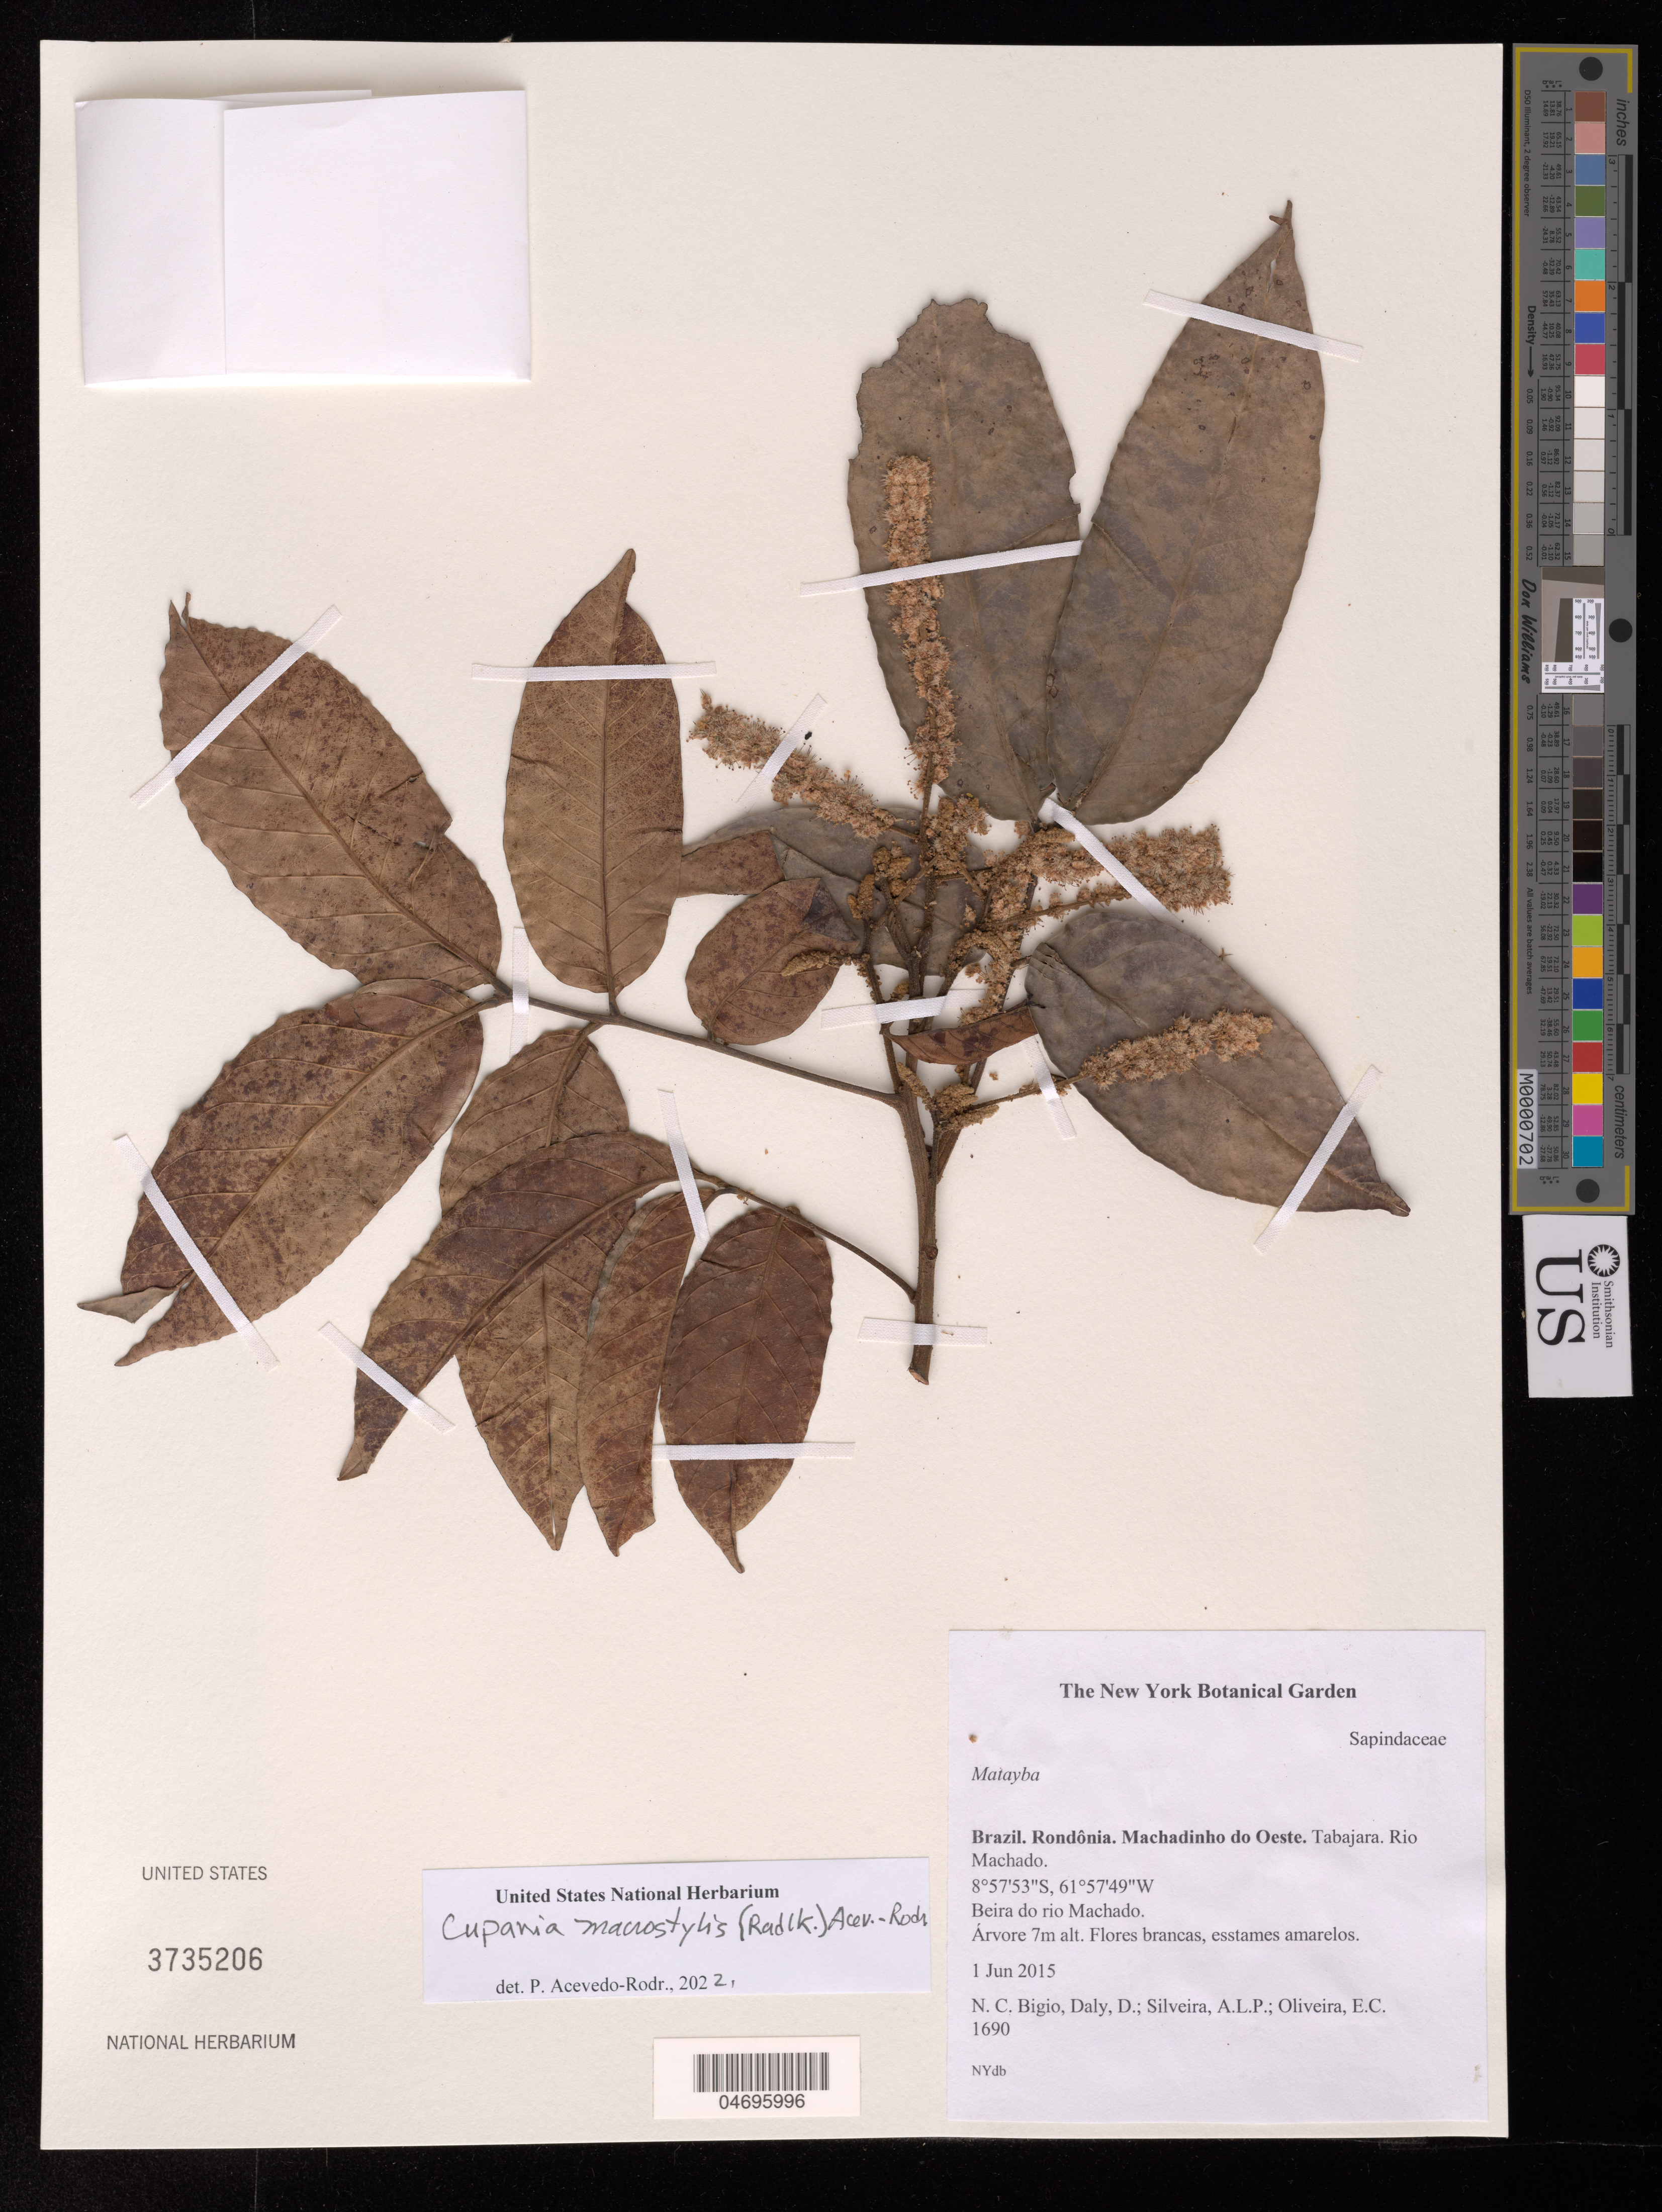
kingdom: Plantae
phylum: Tracheophyta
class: Magnoliopsida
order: Sapindales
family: Sapindaceae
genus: Cupania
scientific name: Cupania macrostylis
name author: (Radlk.) Acev.-Rodr.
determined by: Acevedo-Rodríguez, P., (BOT), Smithsonian Institution - National Museum of Natural History (UNITED STATES)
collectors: N. C. Bigio, D. Daly, A. Silveira & E. Oliveira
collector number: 1690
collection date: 2015-06-01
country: Brazil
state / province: Rondônia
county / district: Machadinho do Oeste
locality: Tabajara, Rio Machado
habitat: Beira do rio Machado.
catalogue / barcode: US 3735206